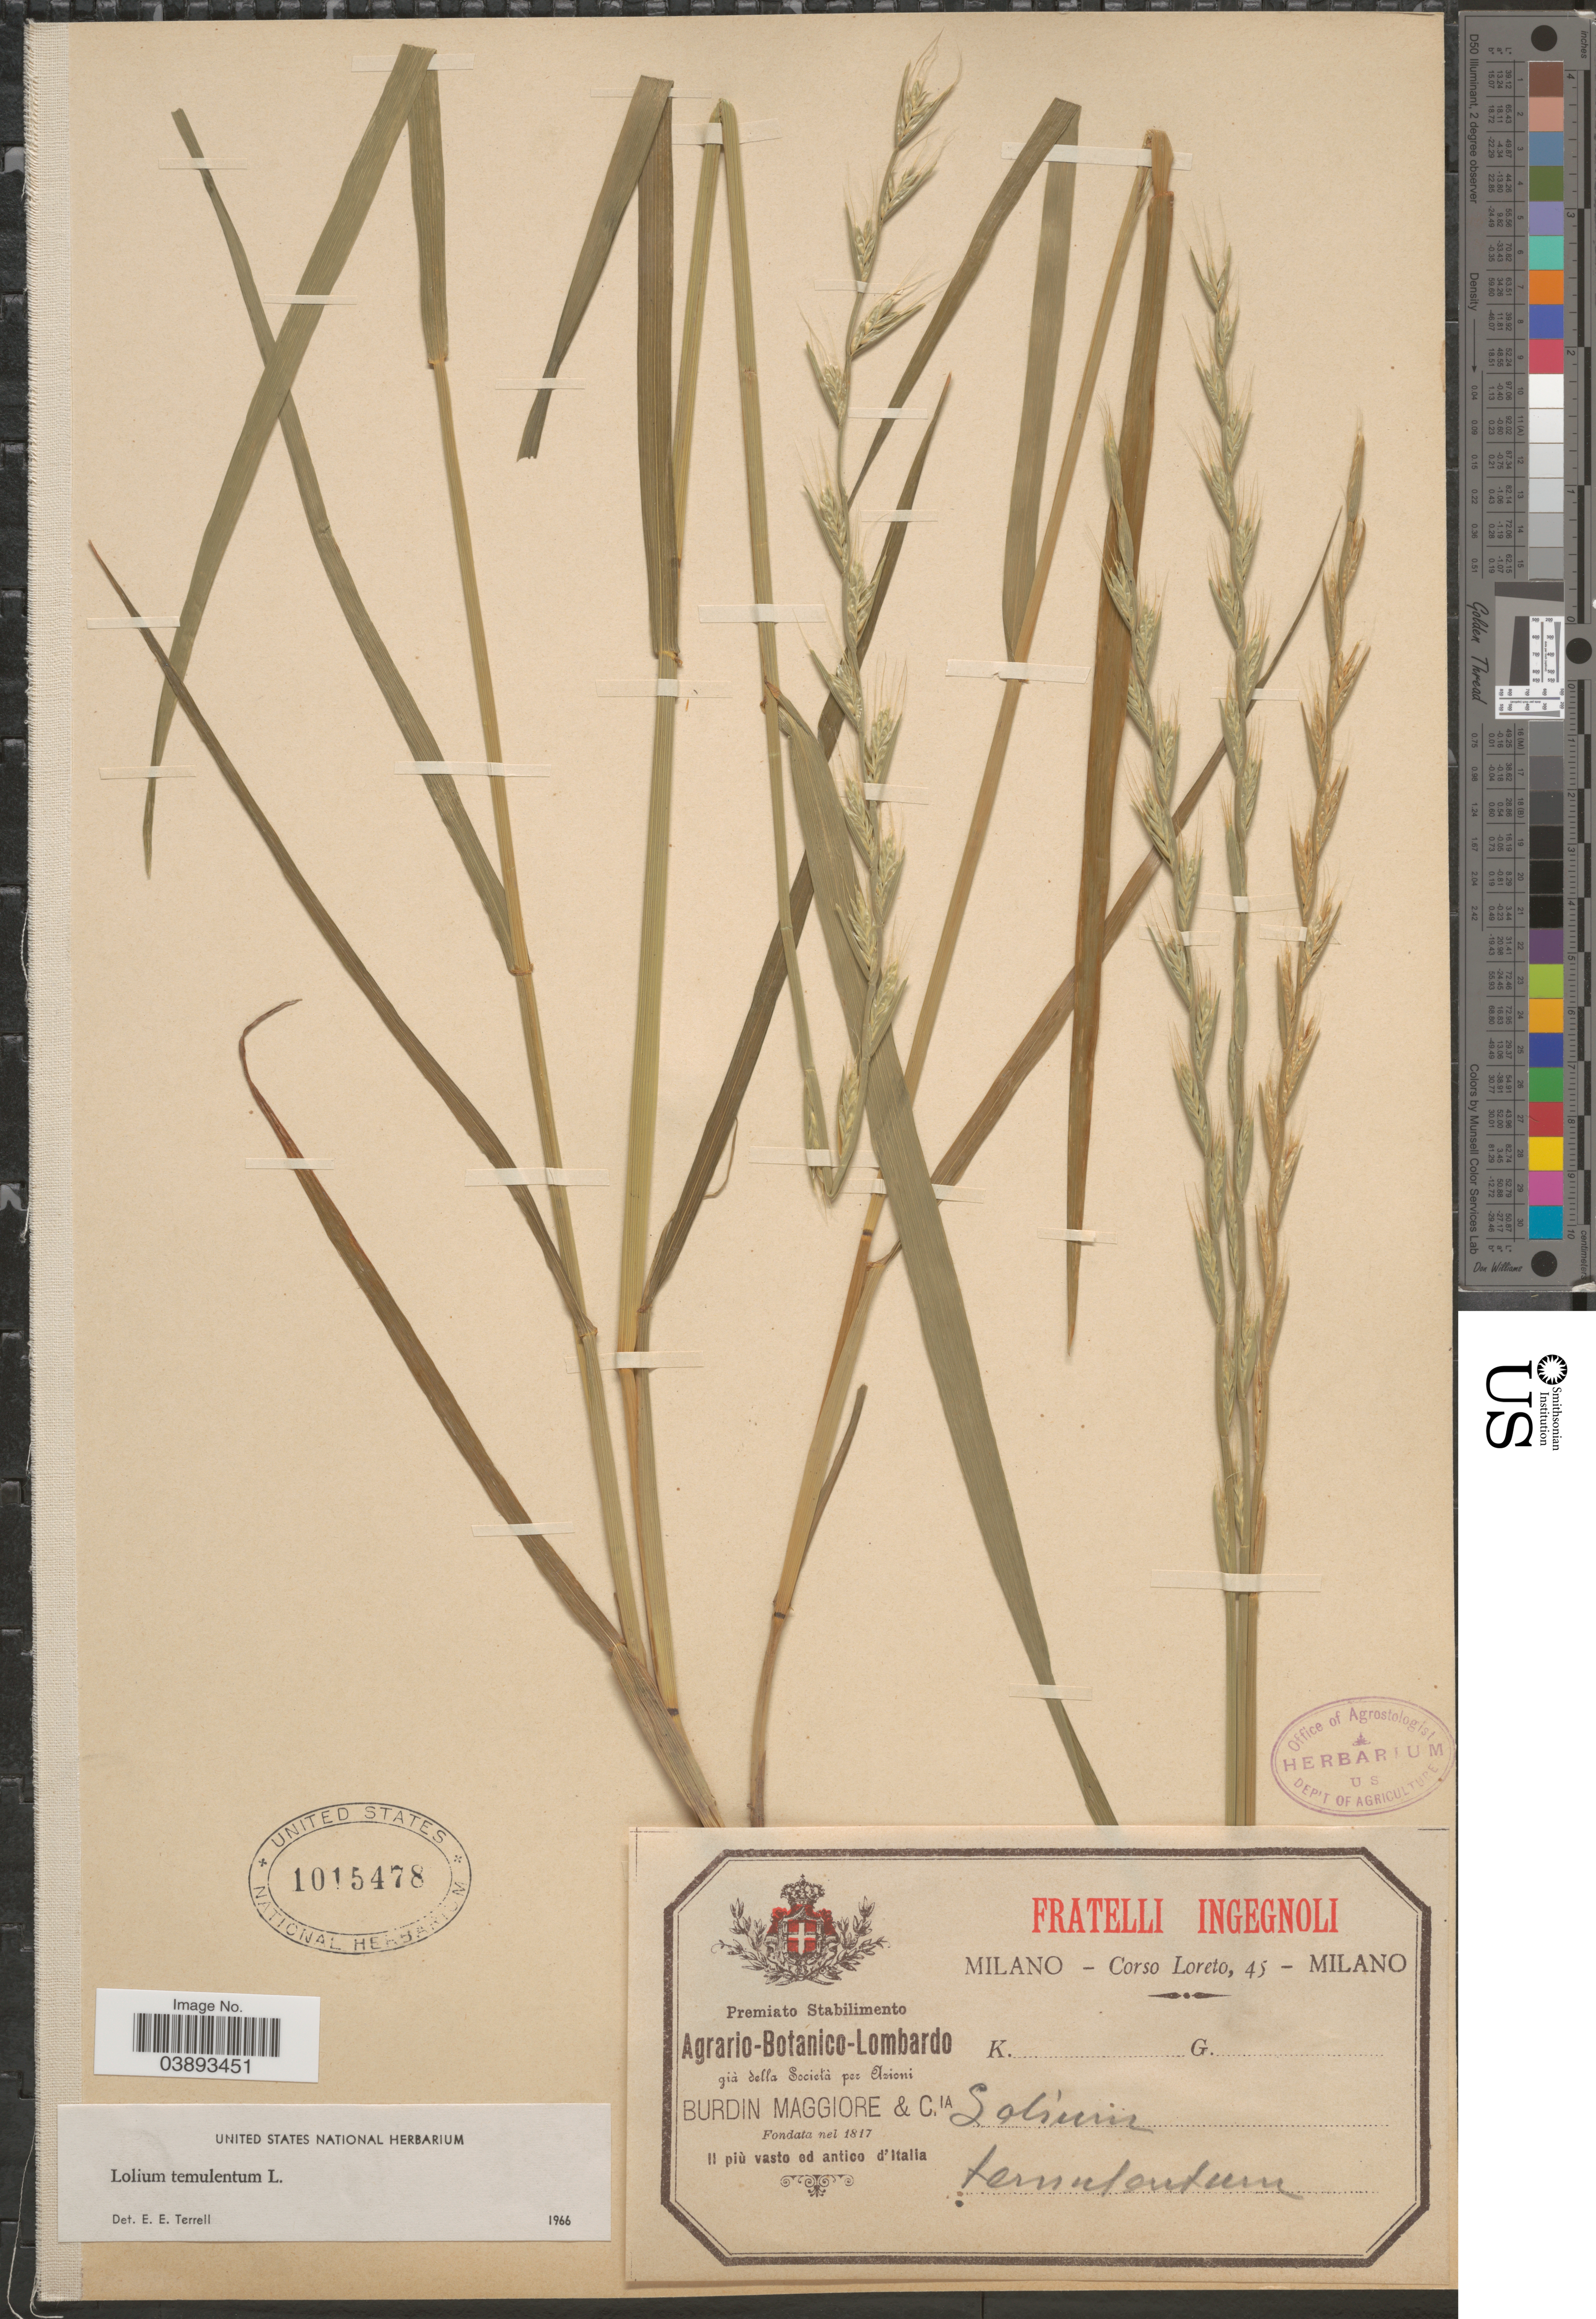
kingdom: Plantae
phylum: Tracheophyta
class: Liliopsida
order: Poales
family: Poaceae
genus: Lolium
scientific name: Lolium temulentum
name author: L.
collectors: Loreto, C.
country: Italy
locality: Milano.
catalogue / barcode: US 1015478